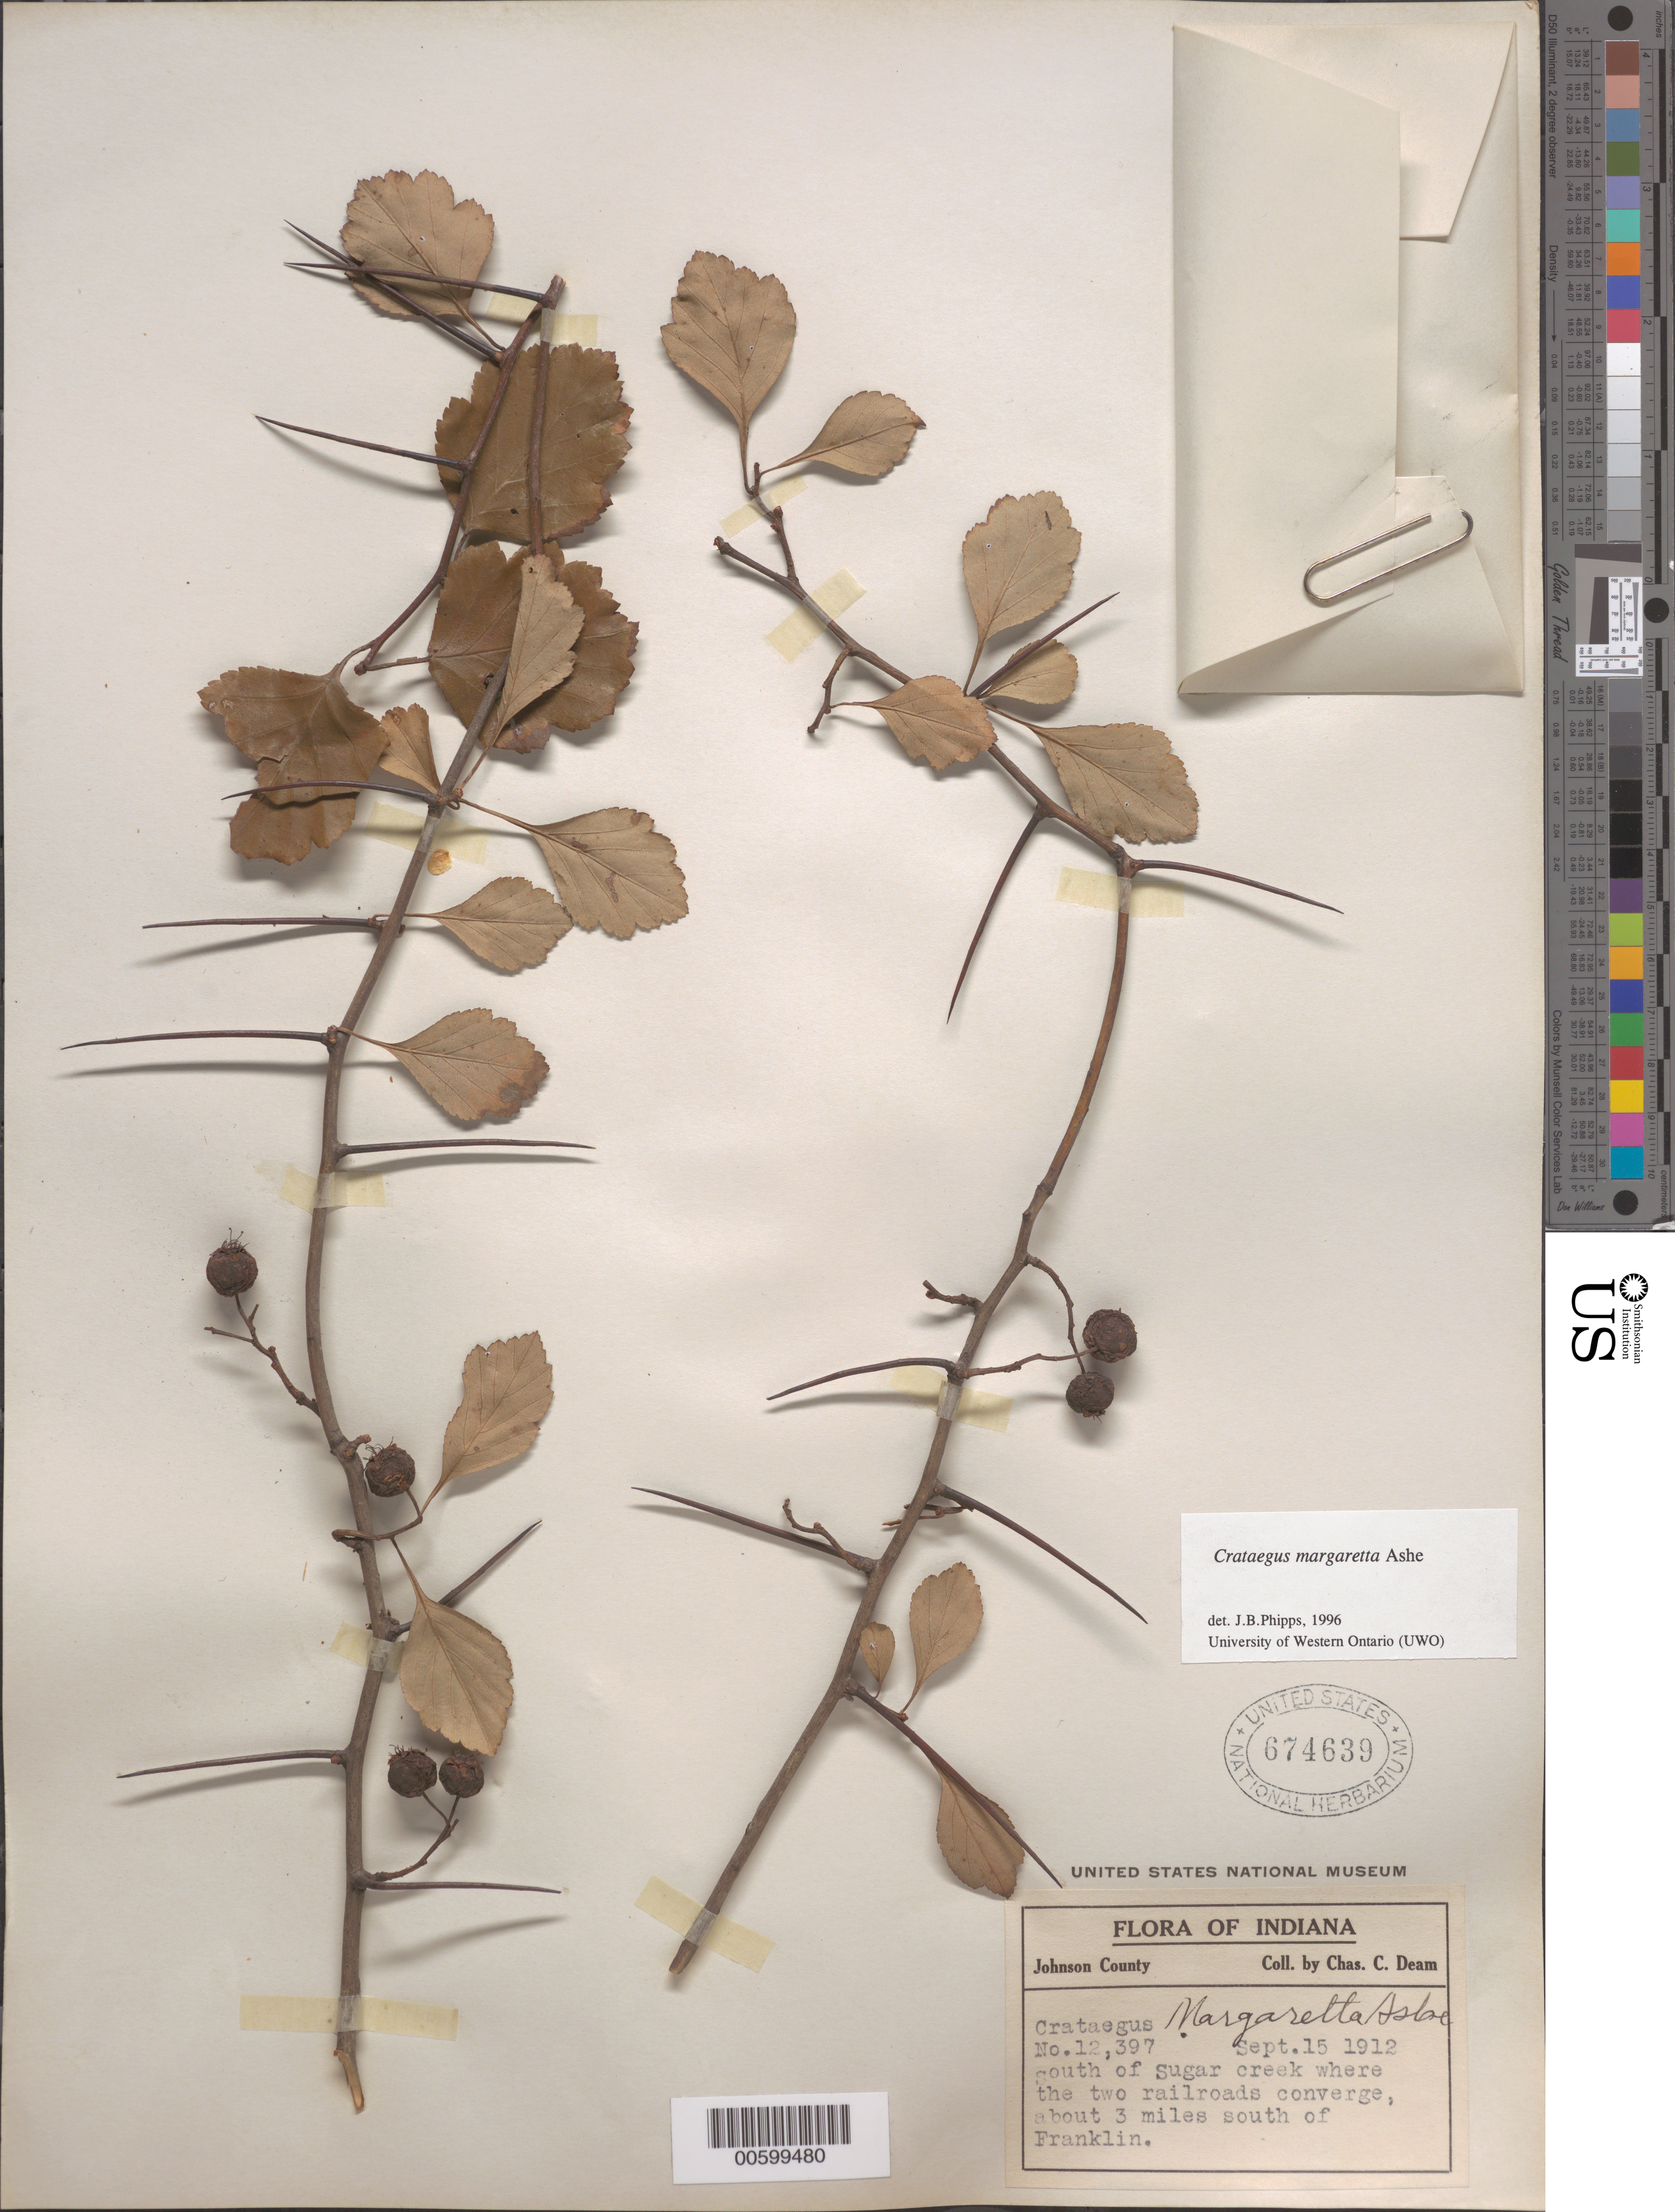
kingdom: Plantae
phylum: Tracheophyta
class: Magnoliopsida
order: Rosales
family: Rosaceae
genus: Crataegus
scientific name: Crataegus margarettae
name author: Ashe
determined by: Phipps, James B., (UWO), University of Western Ontario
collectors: C. C. Deam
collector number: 12397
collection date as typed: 15 Sep 1912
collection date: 1912-09-15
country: United States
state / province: Indiana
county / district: Johnson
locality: S of Sugar Creek where the two railroads converge, about 3 mi. S of Franklin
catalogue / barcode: US 674639